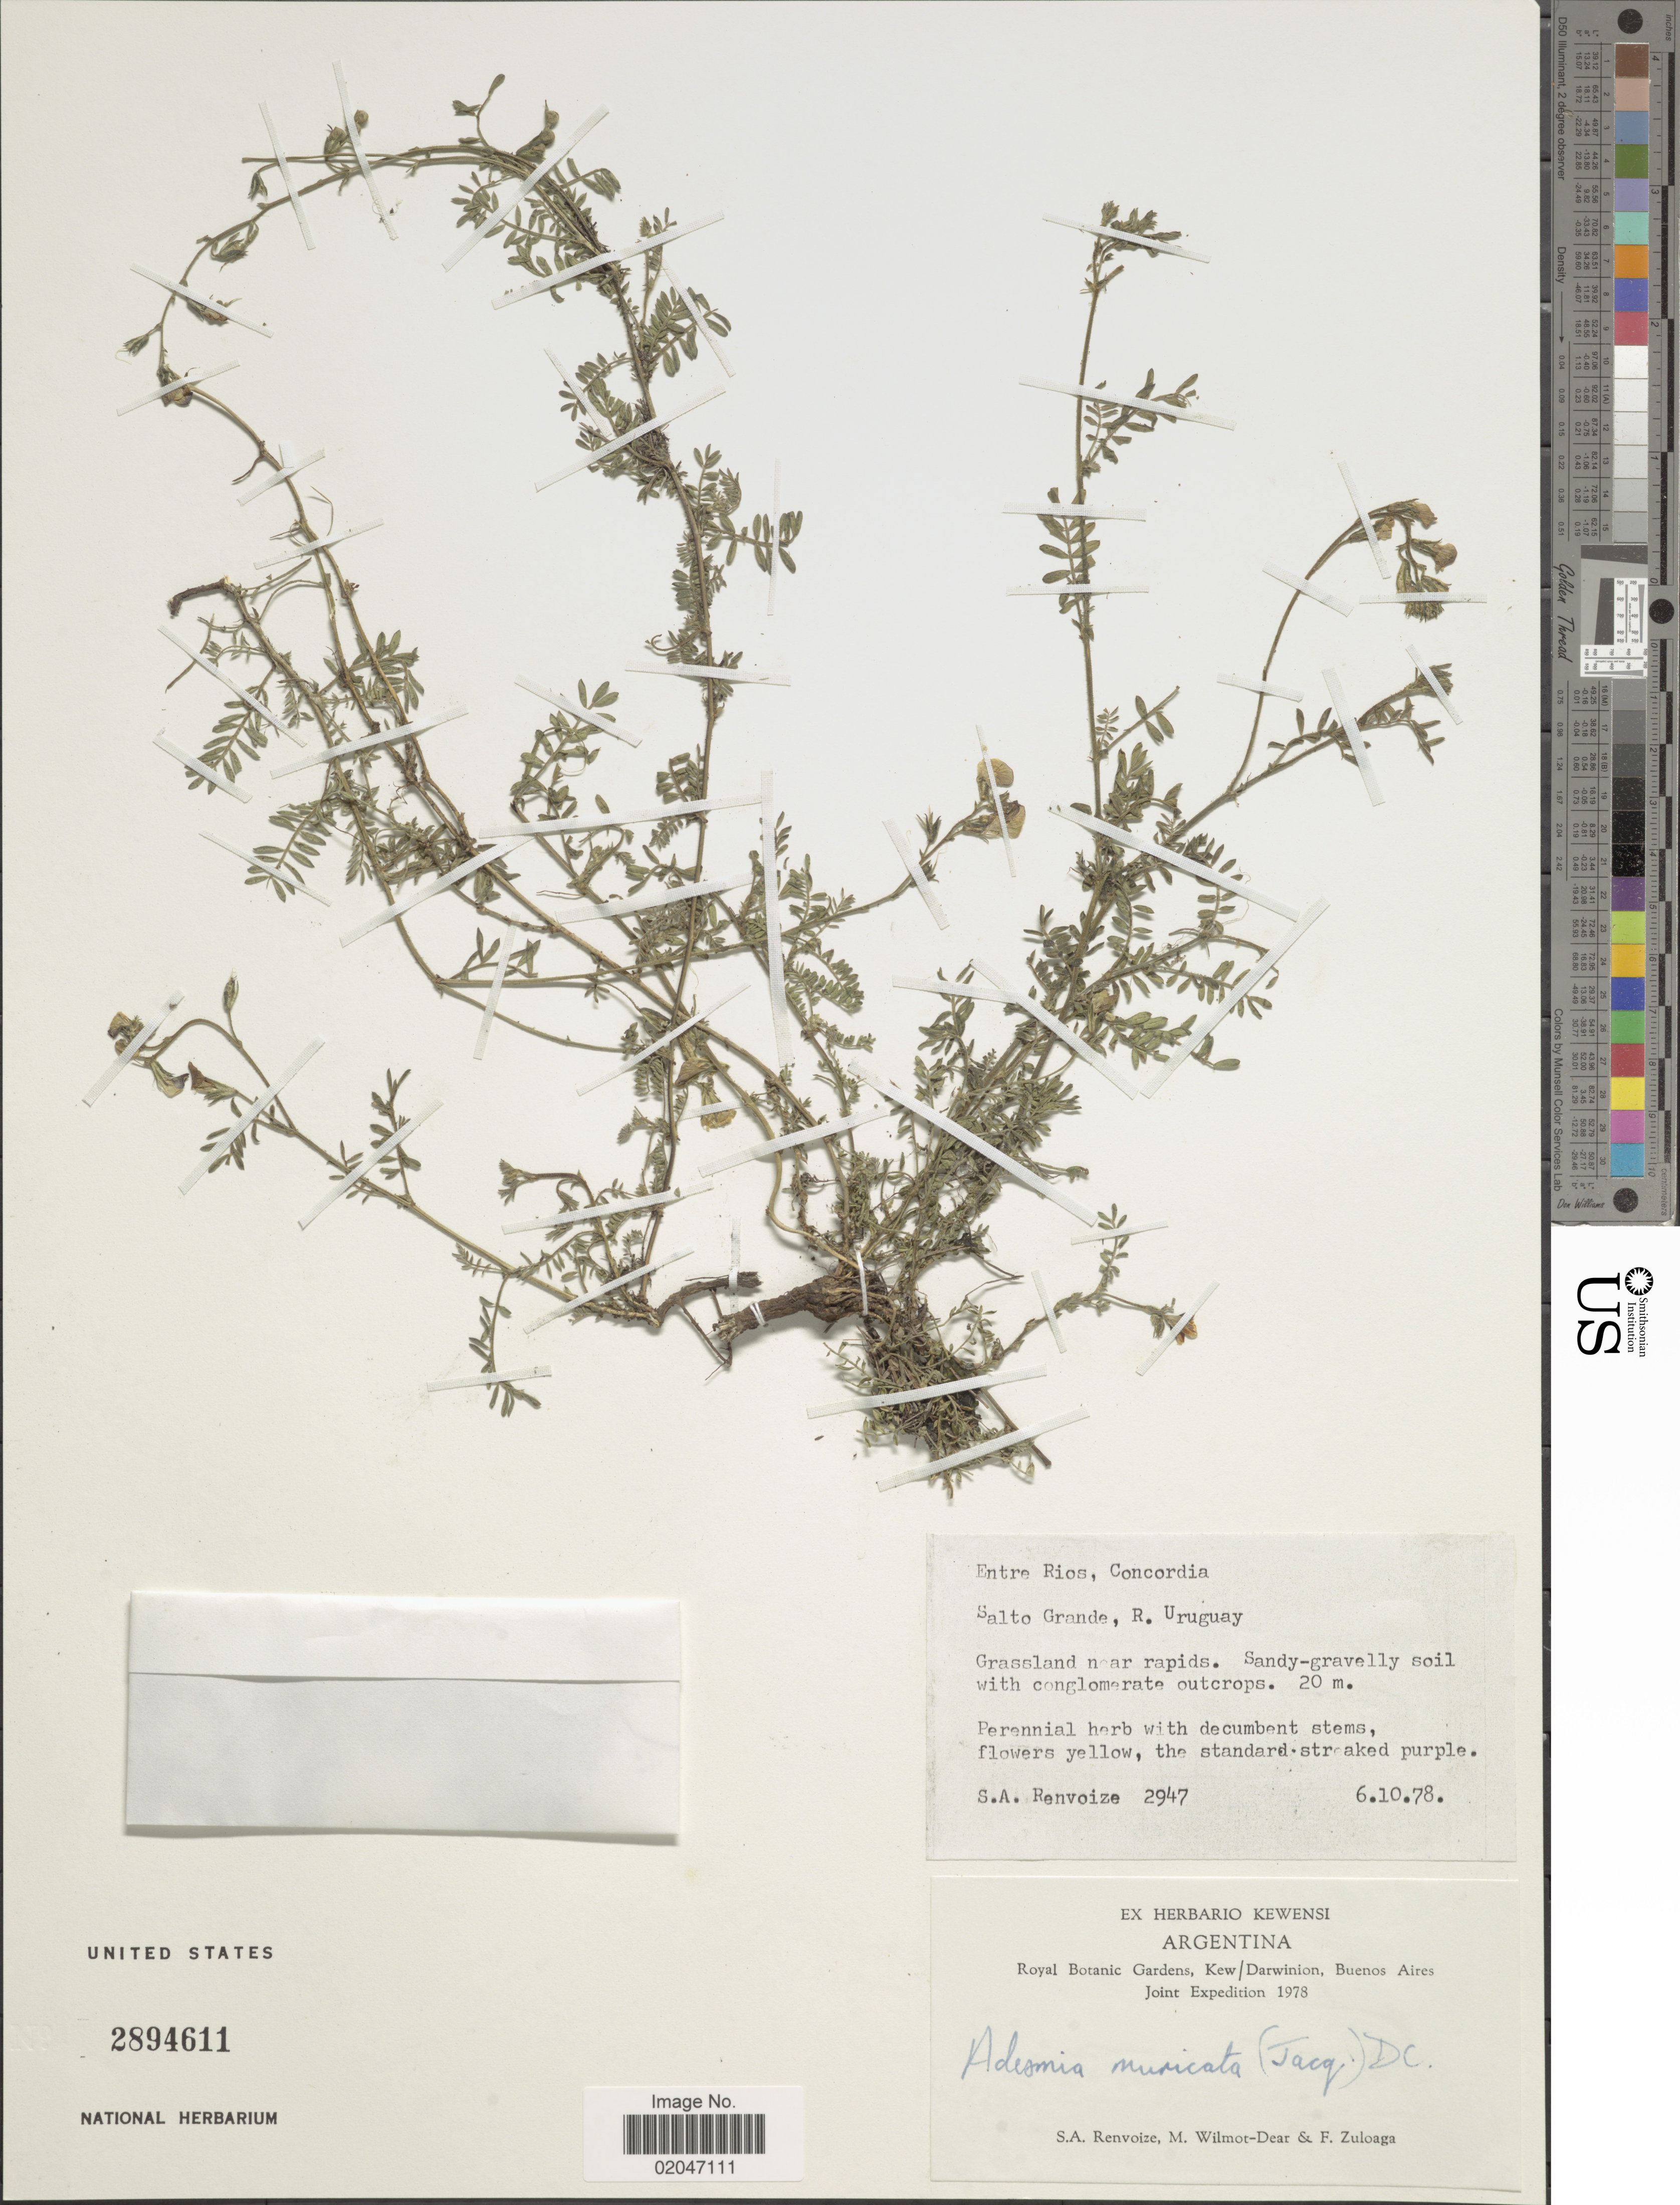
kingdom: Plantae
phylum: Tracheophyta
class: Magnoliopsida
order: Fabales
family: Fabaceae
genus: Adesmia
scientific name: Adesmia muricata var. muricata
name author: (Jacq.) DC.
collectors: S. A. Renvoize, M. Wilmot-Dear & F. Zuloaga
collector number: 2947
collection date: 1978-10-06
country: Argentina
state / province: Entre Rios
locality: Concordia, Salto Grande, R. Uruguay.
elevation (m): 20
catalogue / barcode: US 2894611